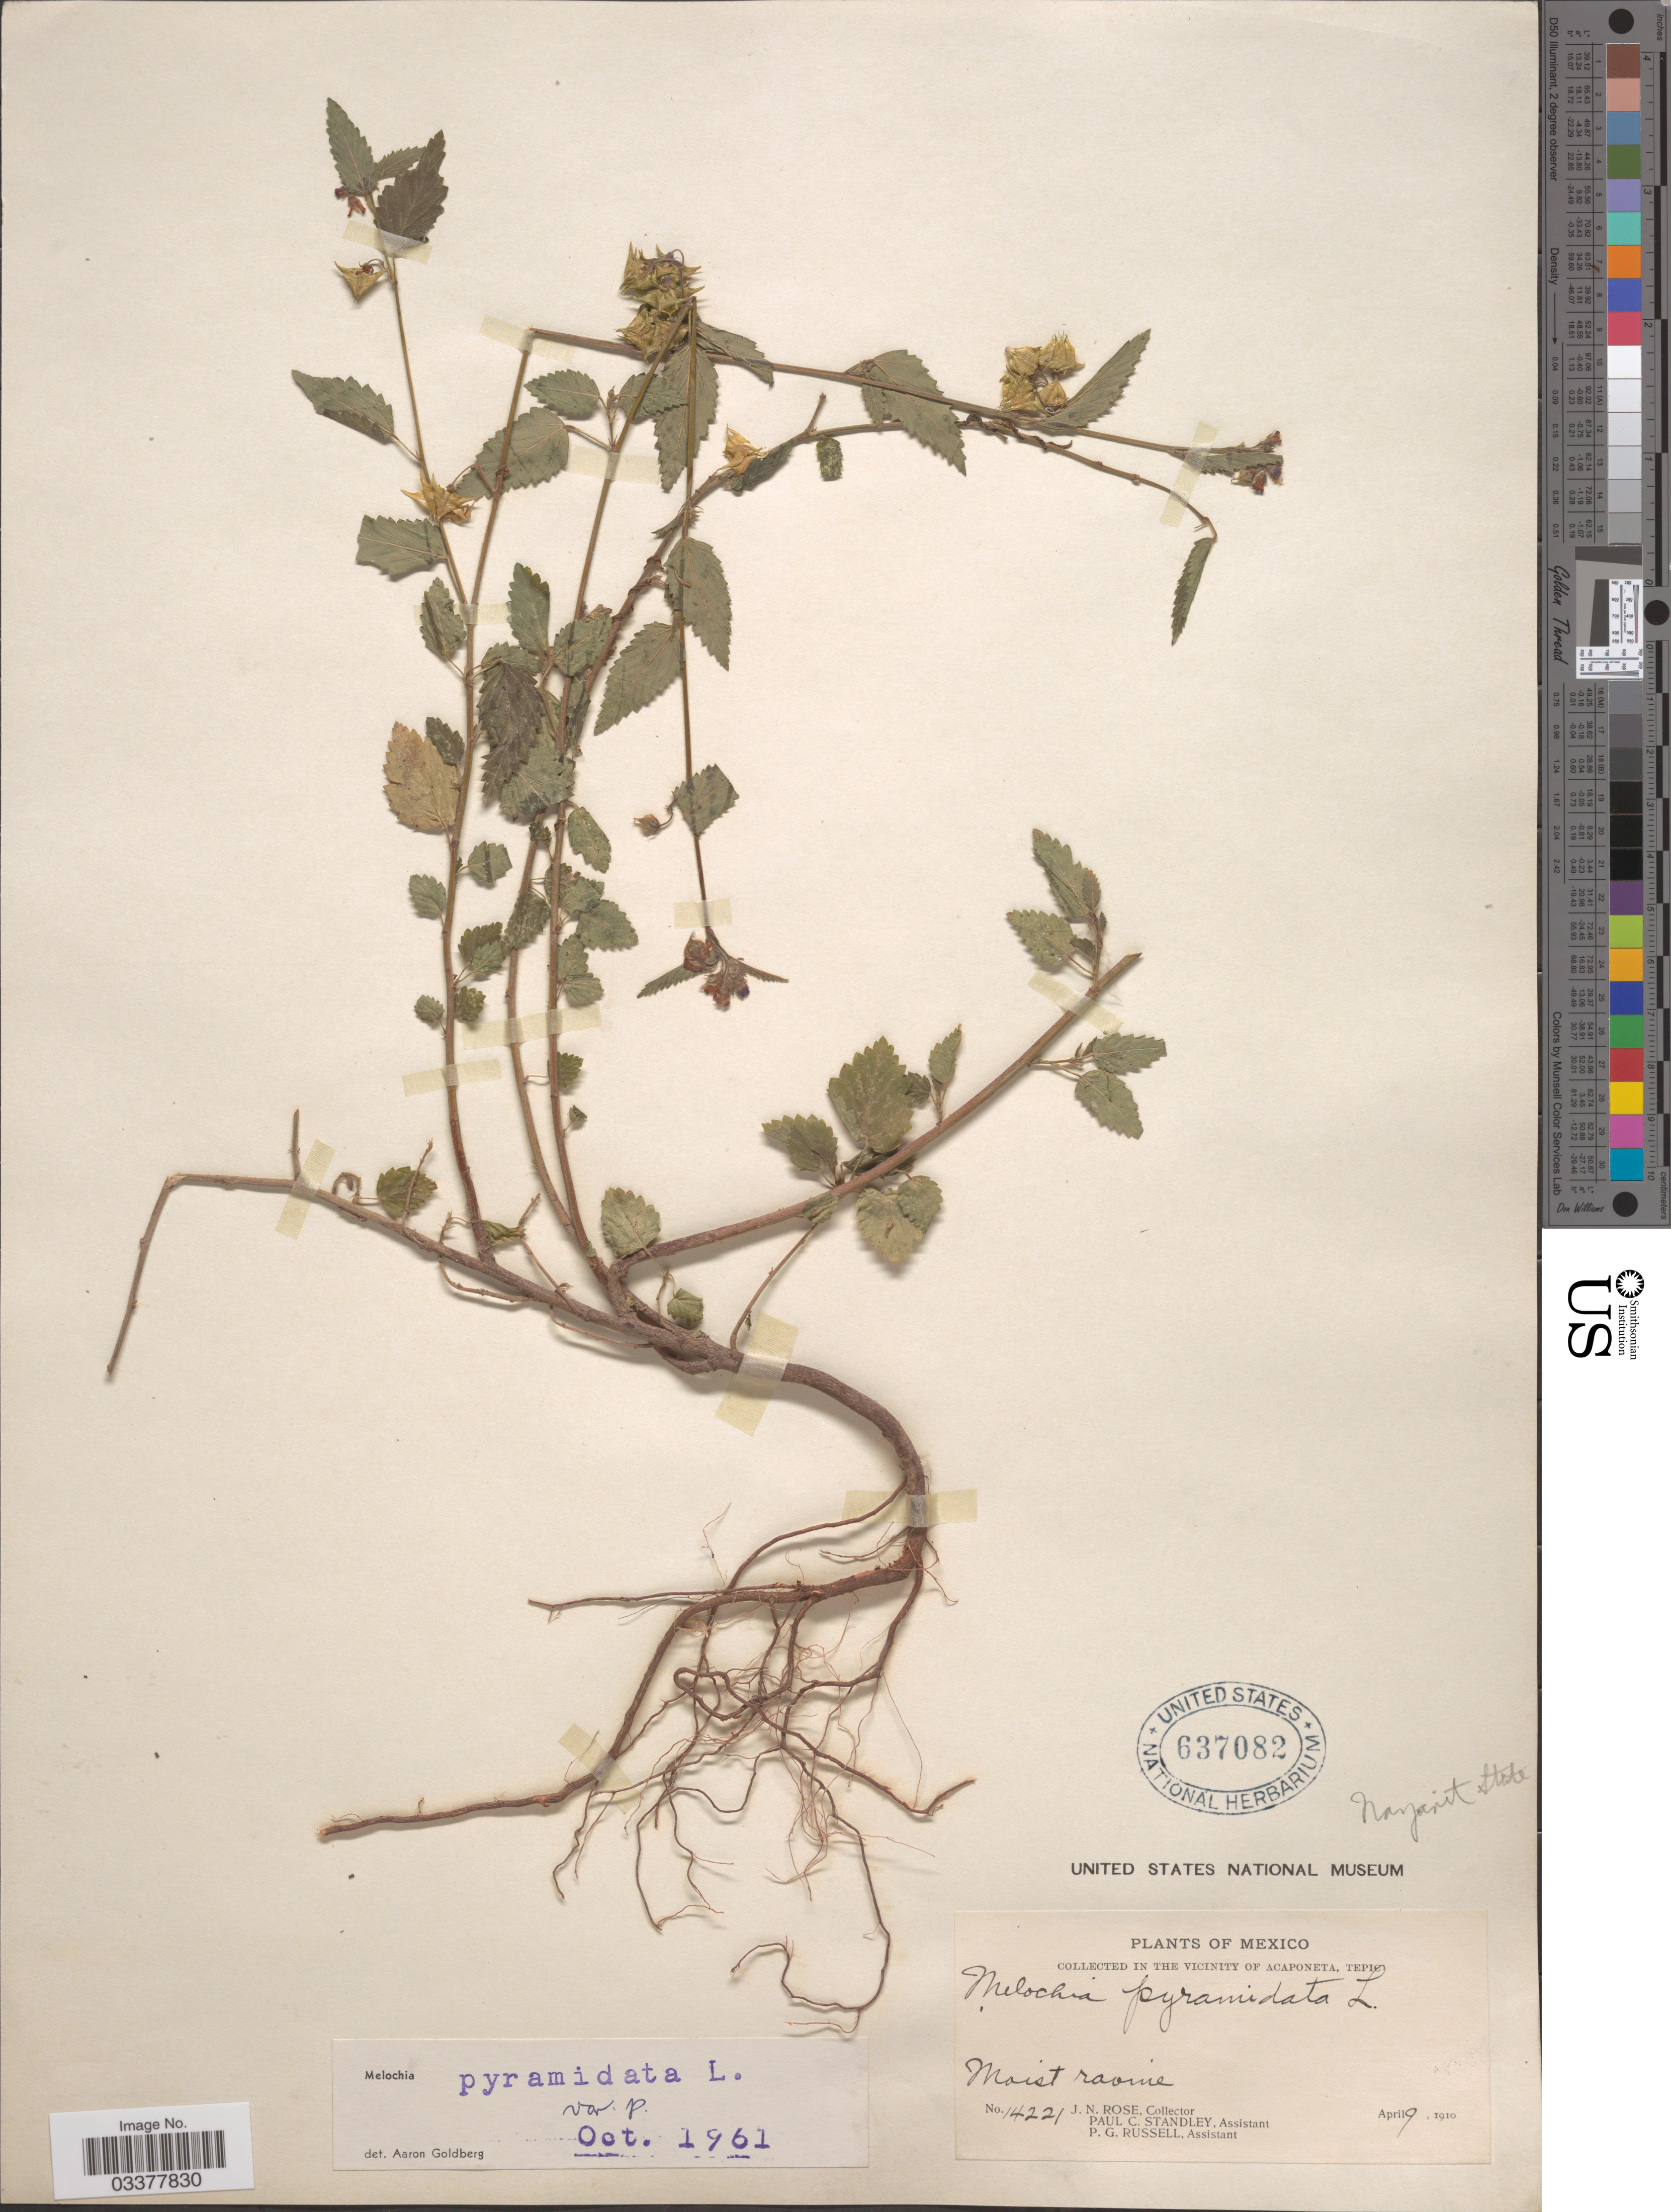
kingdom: Plantae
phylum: Tracheophyta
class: Magnoliopsida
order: Malvales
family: Malvaceae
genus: Melochia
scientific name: Melochia pyramidata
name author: L.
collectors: J. N. Rose, P. C. Standley & P. G. Russell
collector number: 14221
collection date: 1910-04-09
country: Mexico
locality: In the Vicinity of Acaponeta, Tepic.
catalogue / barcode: US 637082